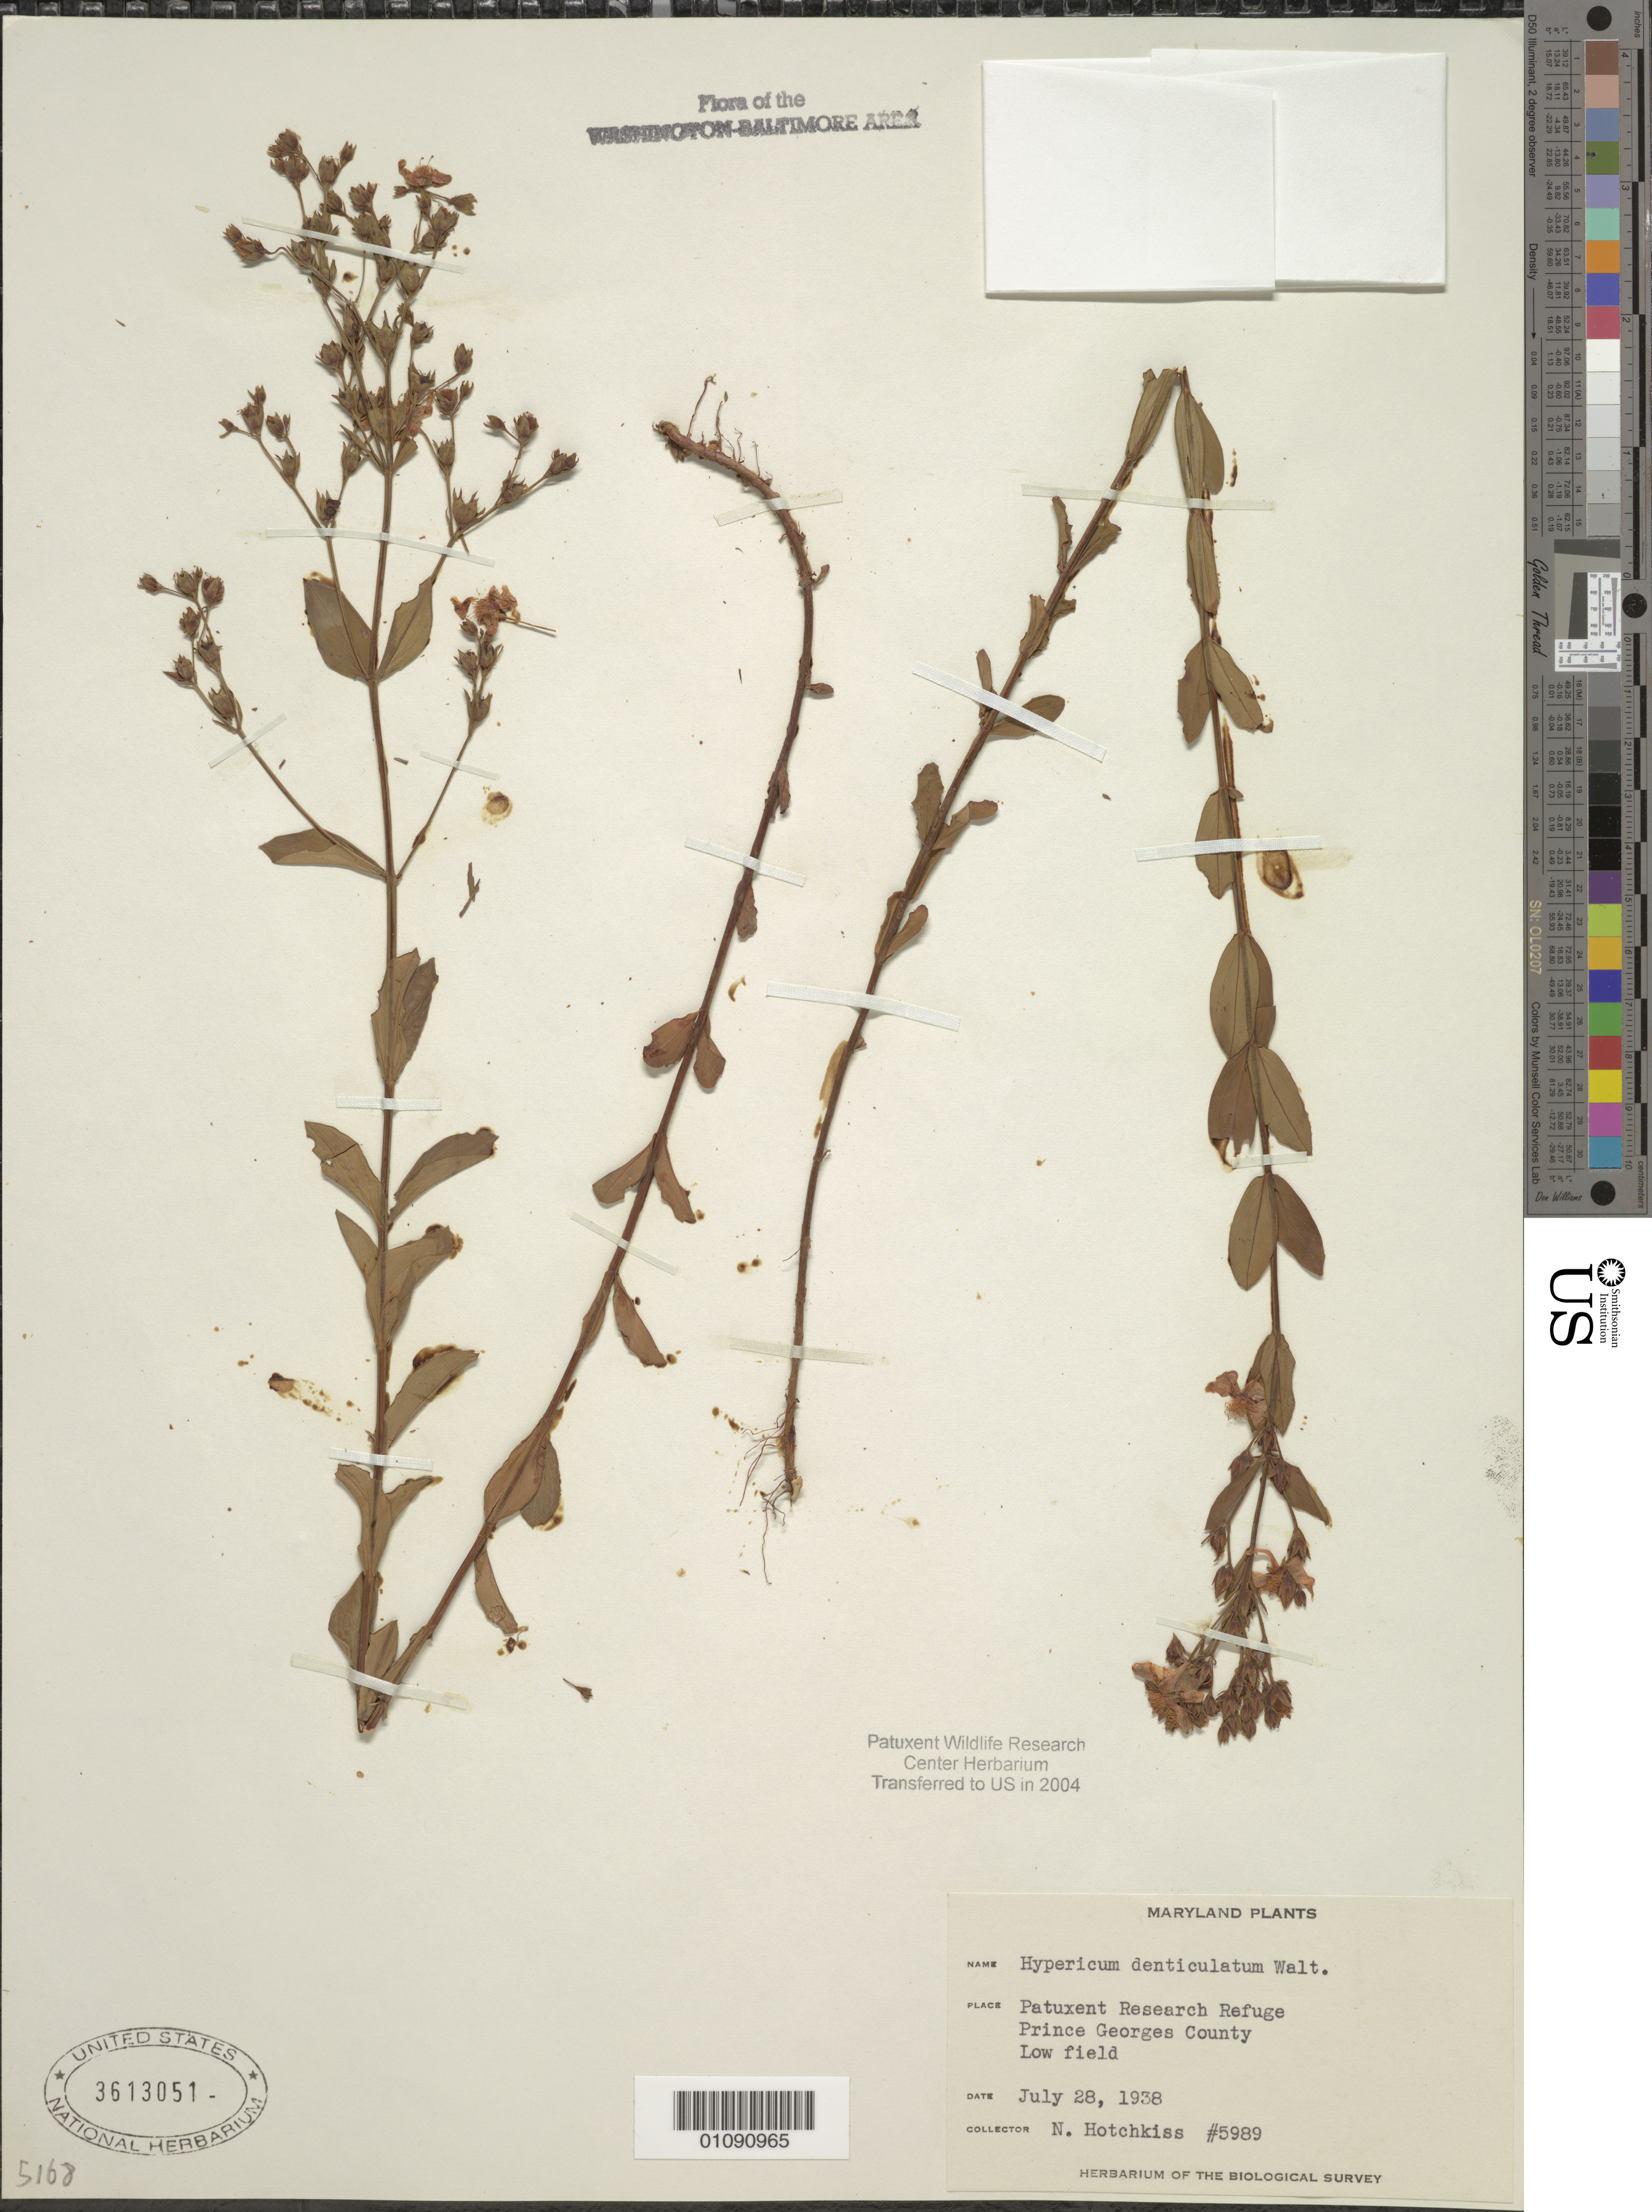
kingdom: Plantae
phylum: Tracheophyta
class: Magnoliopsida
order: Malpighiales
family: Hypericaceae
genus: Hypericum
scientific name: Hypericum denticulatum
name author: Walter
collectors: N. Hotchkiss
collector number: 5989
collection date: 1938-07-28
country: United States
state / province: Maryland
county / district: Prince George's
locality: Patuxent Wildlife Refuge.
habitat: Low field.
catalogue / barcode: US 3613051